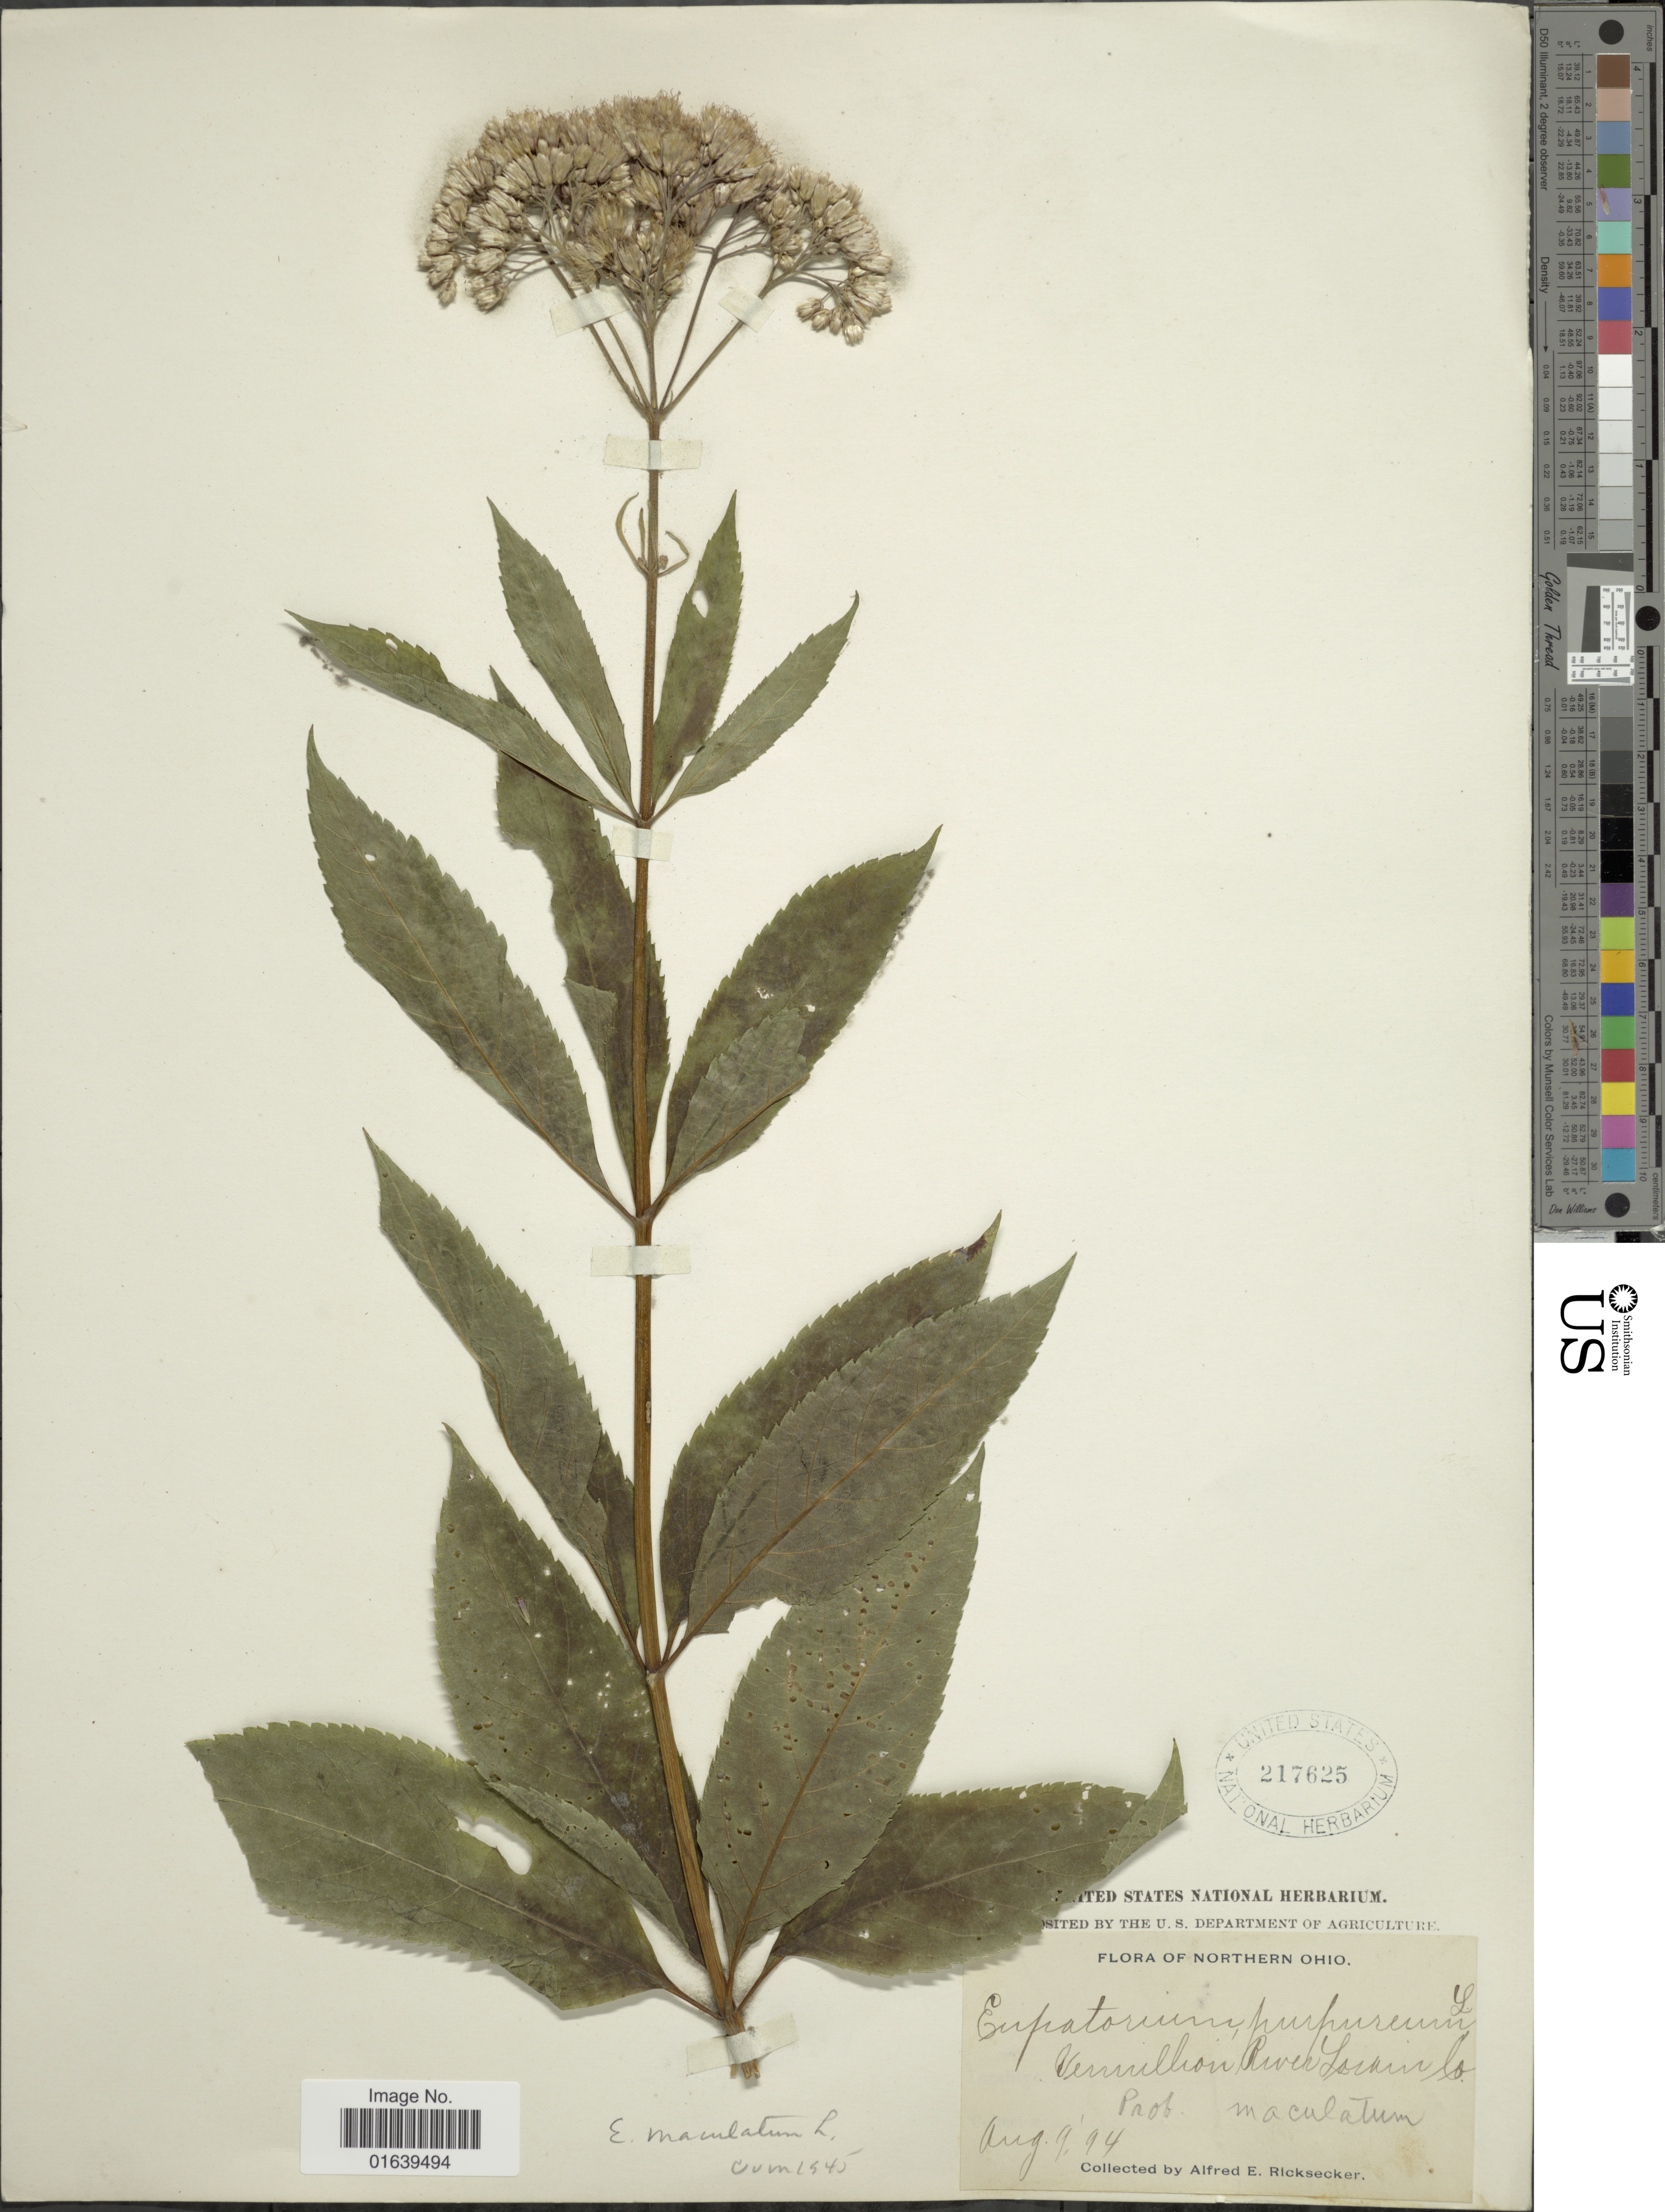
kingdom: Plantae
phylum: Tracheophyta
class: Magnoliopsida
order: Asterales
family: Asteraceae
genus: Eupatorium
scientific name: Eupatorium maculatum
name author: L.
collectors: A. E. Ricksecker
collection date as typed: Transcribed d/m/y: 9/8/94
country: United States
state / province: Ohio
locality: Northern Ohio, Vermillion River Lorain Co.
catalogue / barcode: US 217625